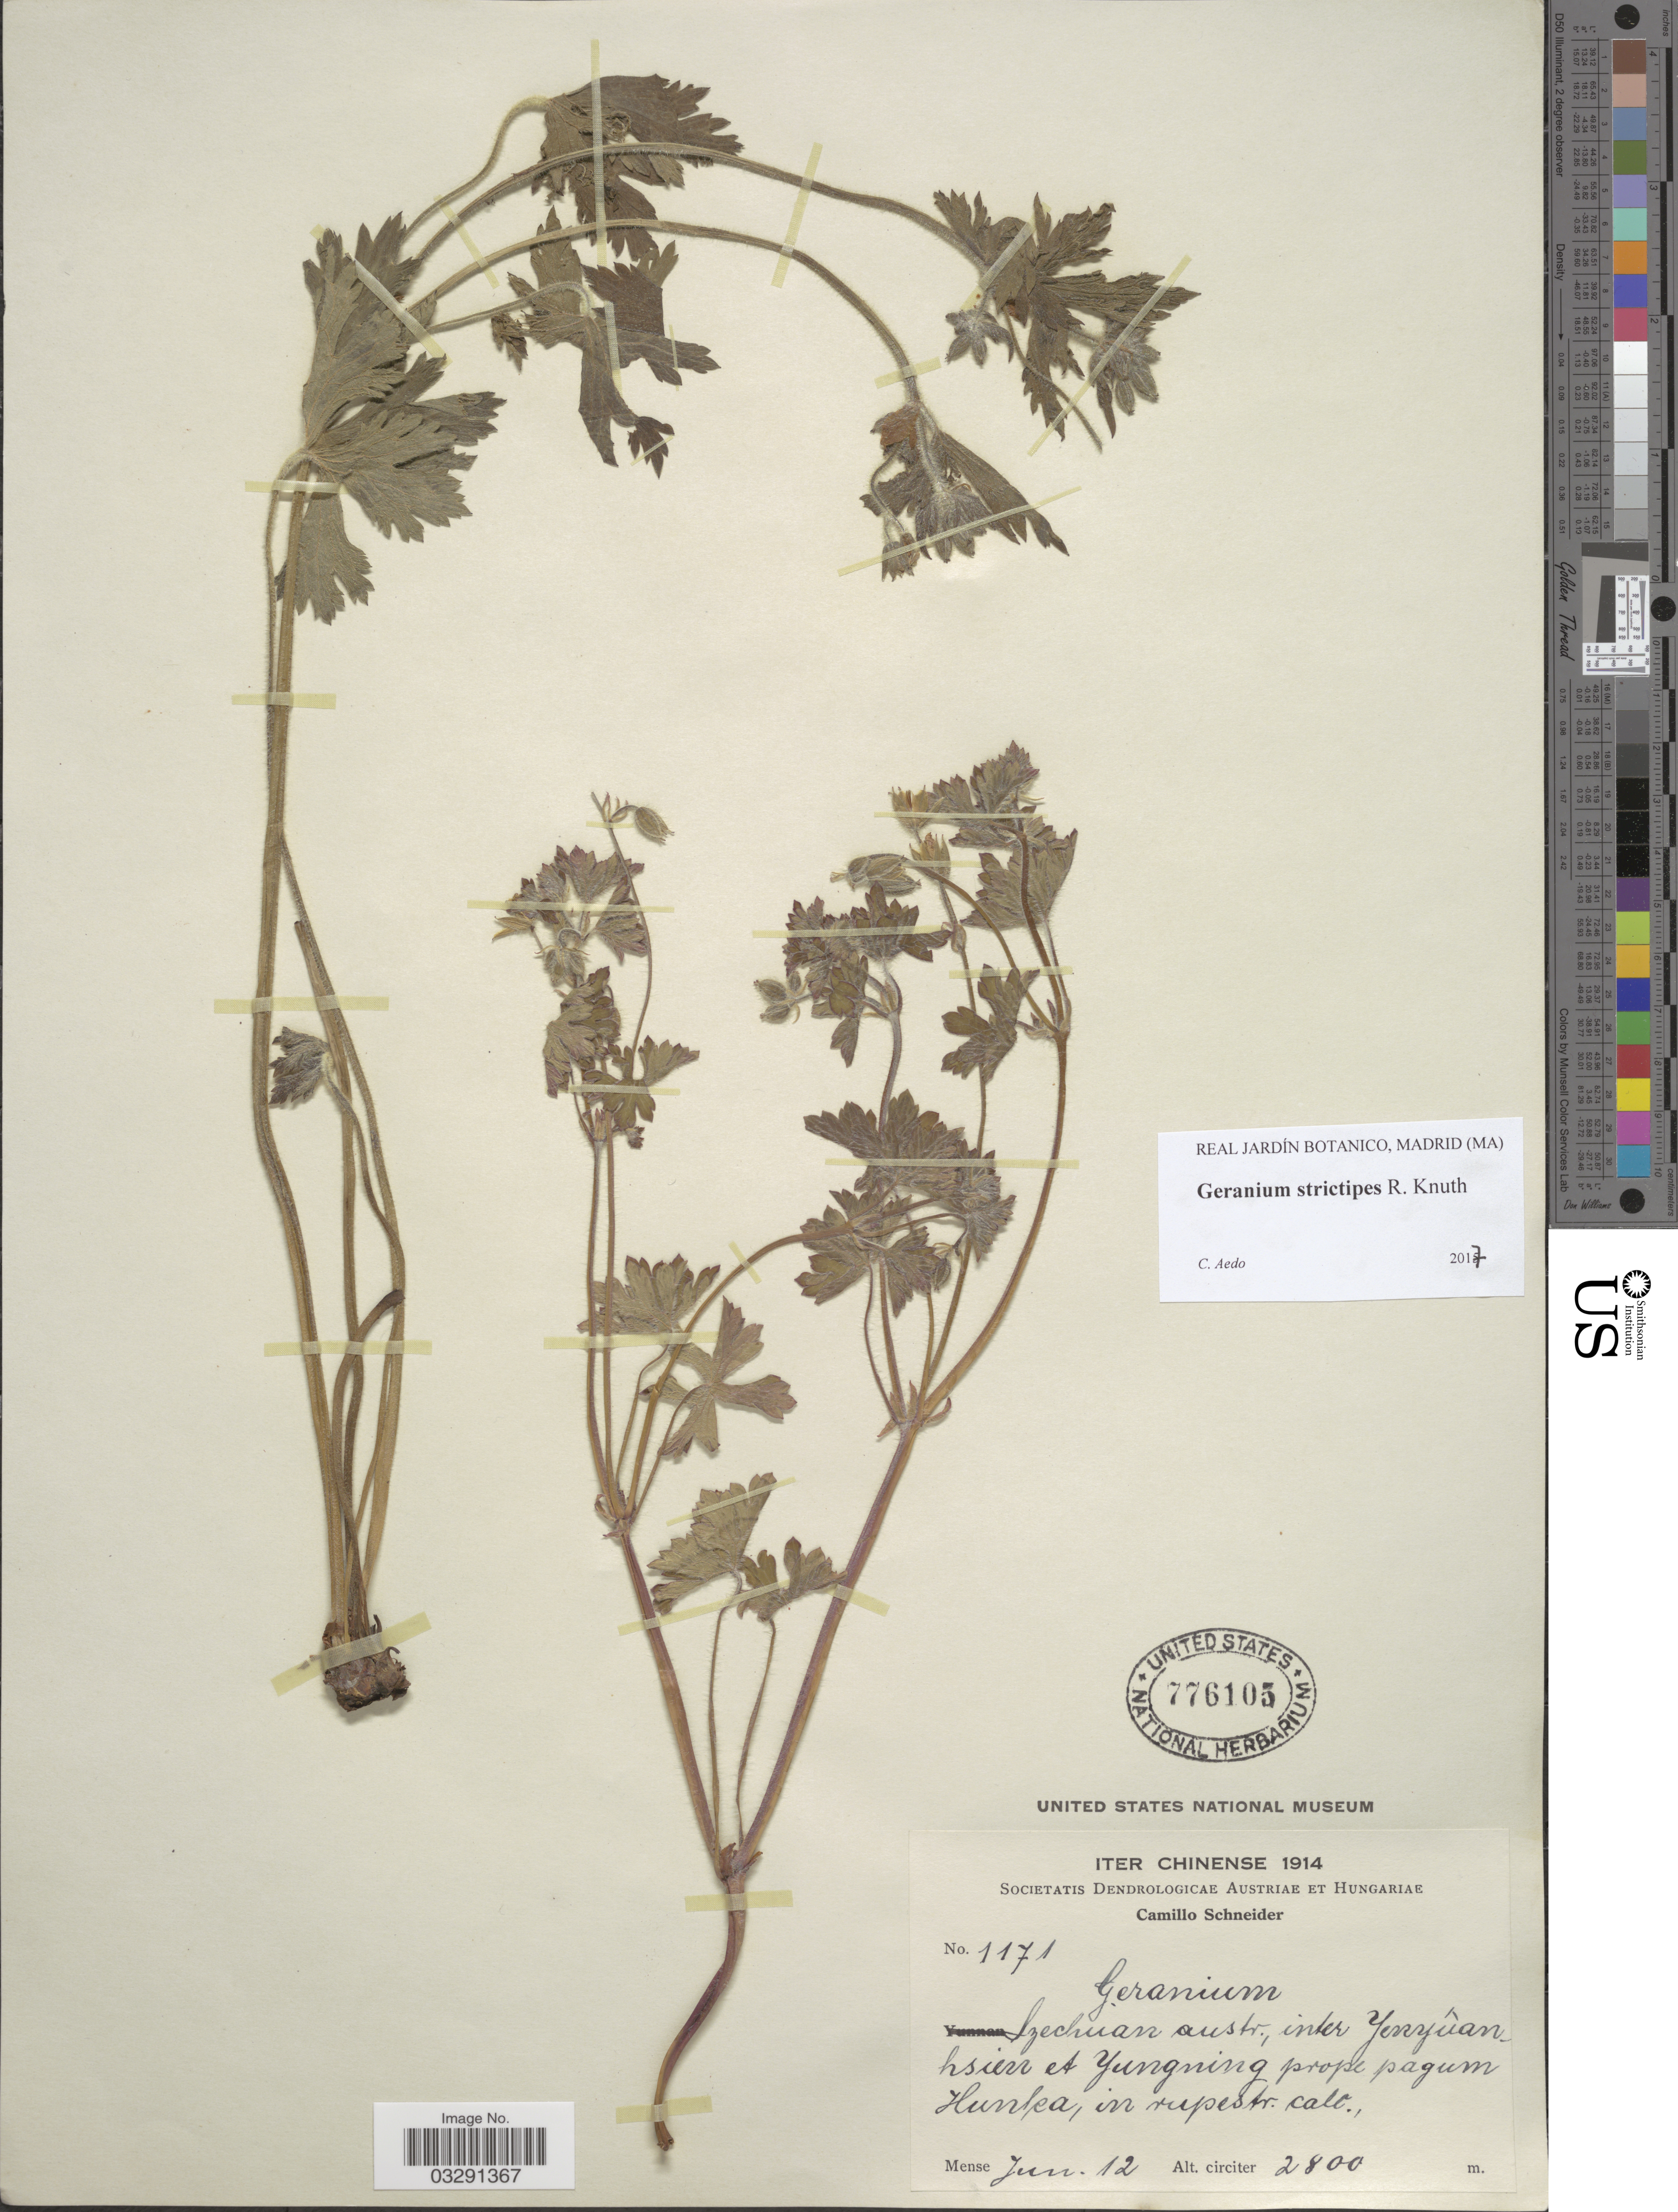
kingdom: Plantae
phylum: Tracheophyta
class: Magnoliopsida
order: Geraniales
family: Geraniaceae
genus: Geranium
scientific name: Geranium strictipes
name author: R. Knuth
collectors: C. K. Schneider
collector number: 1171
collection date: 1914-06-12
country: China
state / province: Sichuan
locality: Szechuan austr., inter Yenyuan [interpreted] hsien et Yungning prope pagum Huntea, in rupestr. calc.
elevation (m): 2800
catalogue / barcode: US 776105